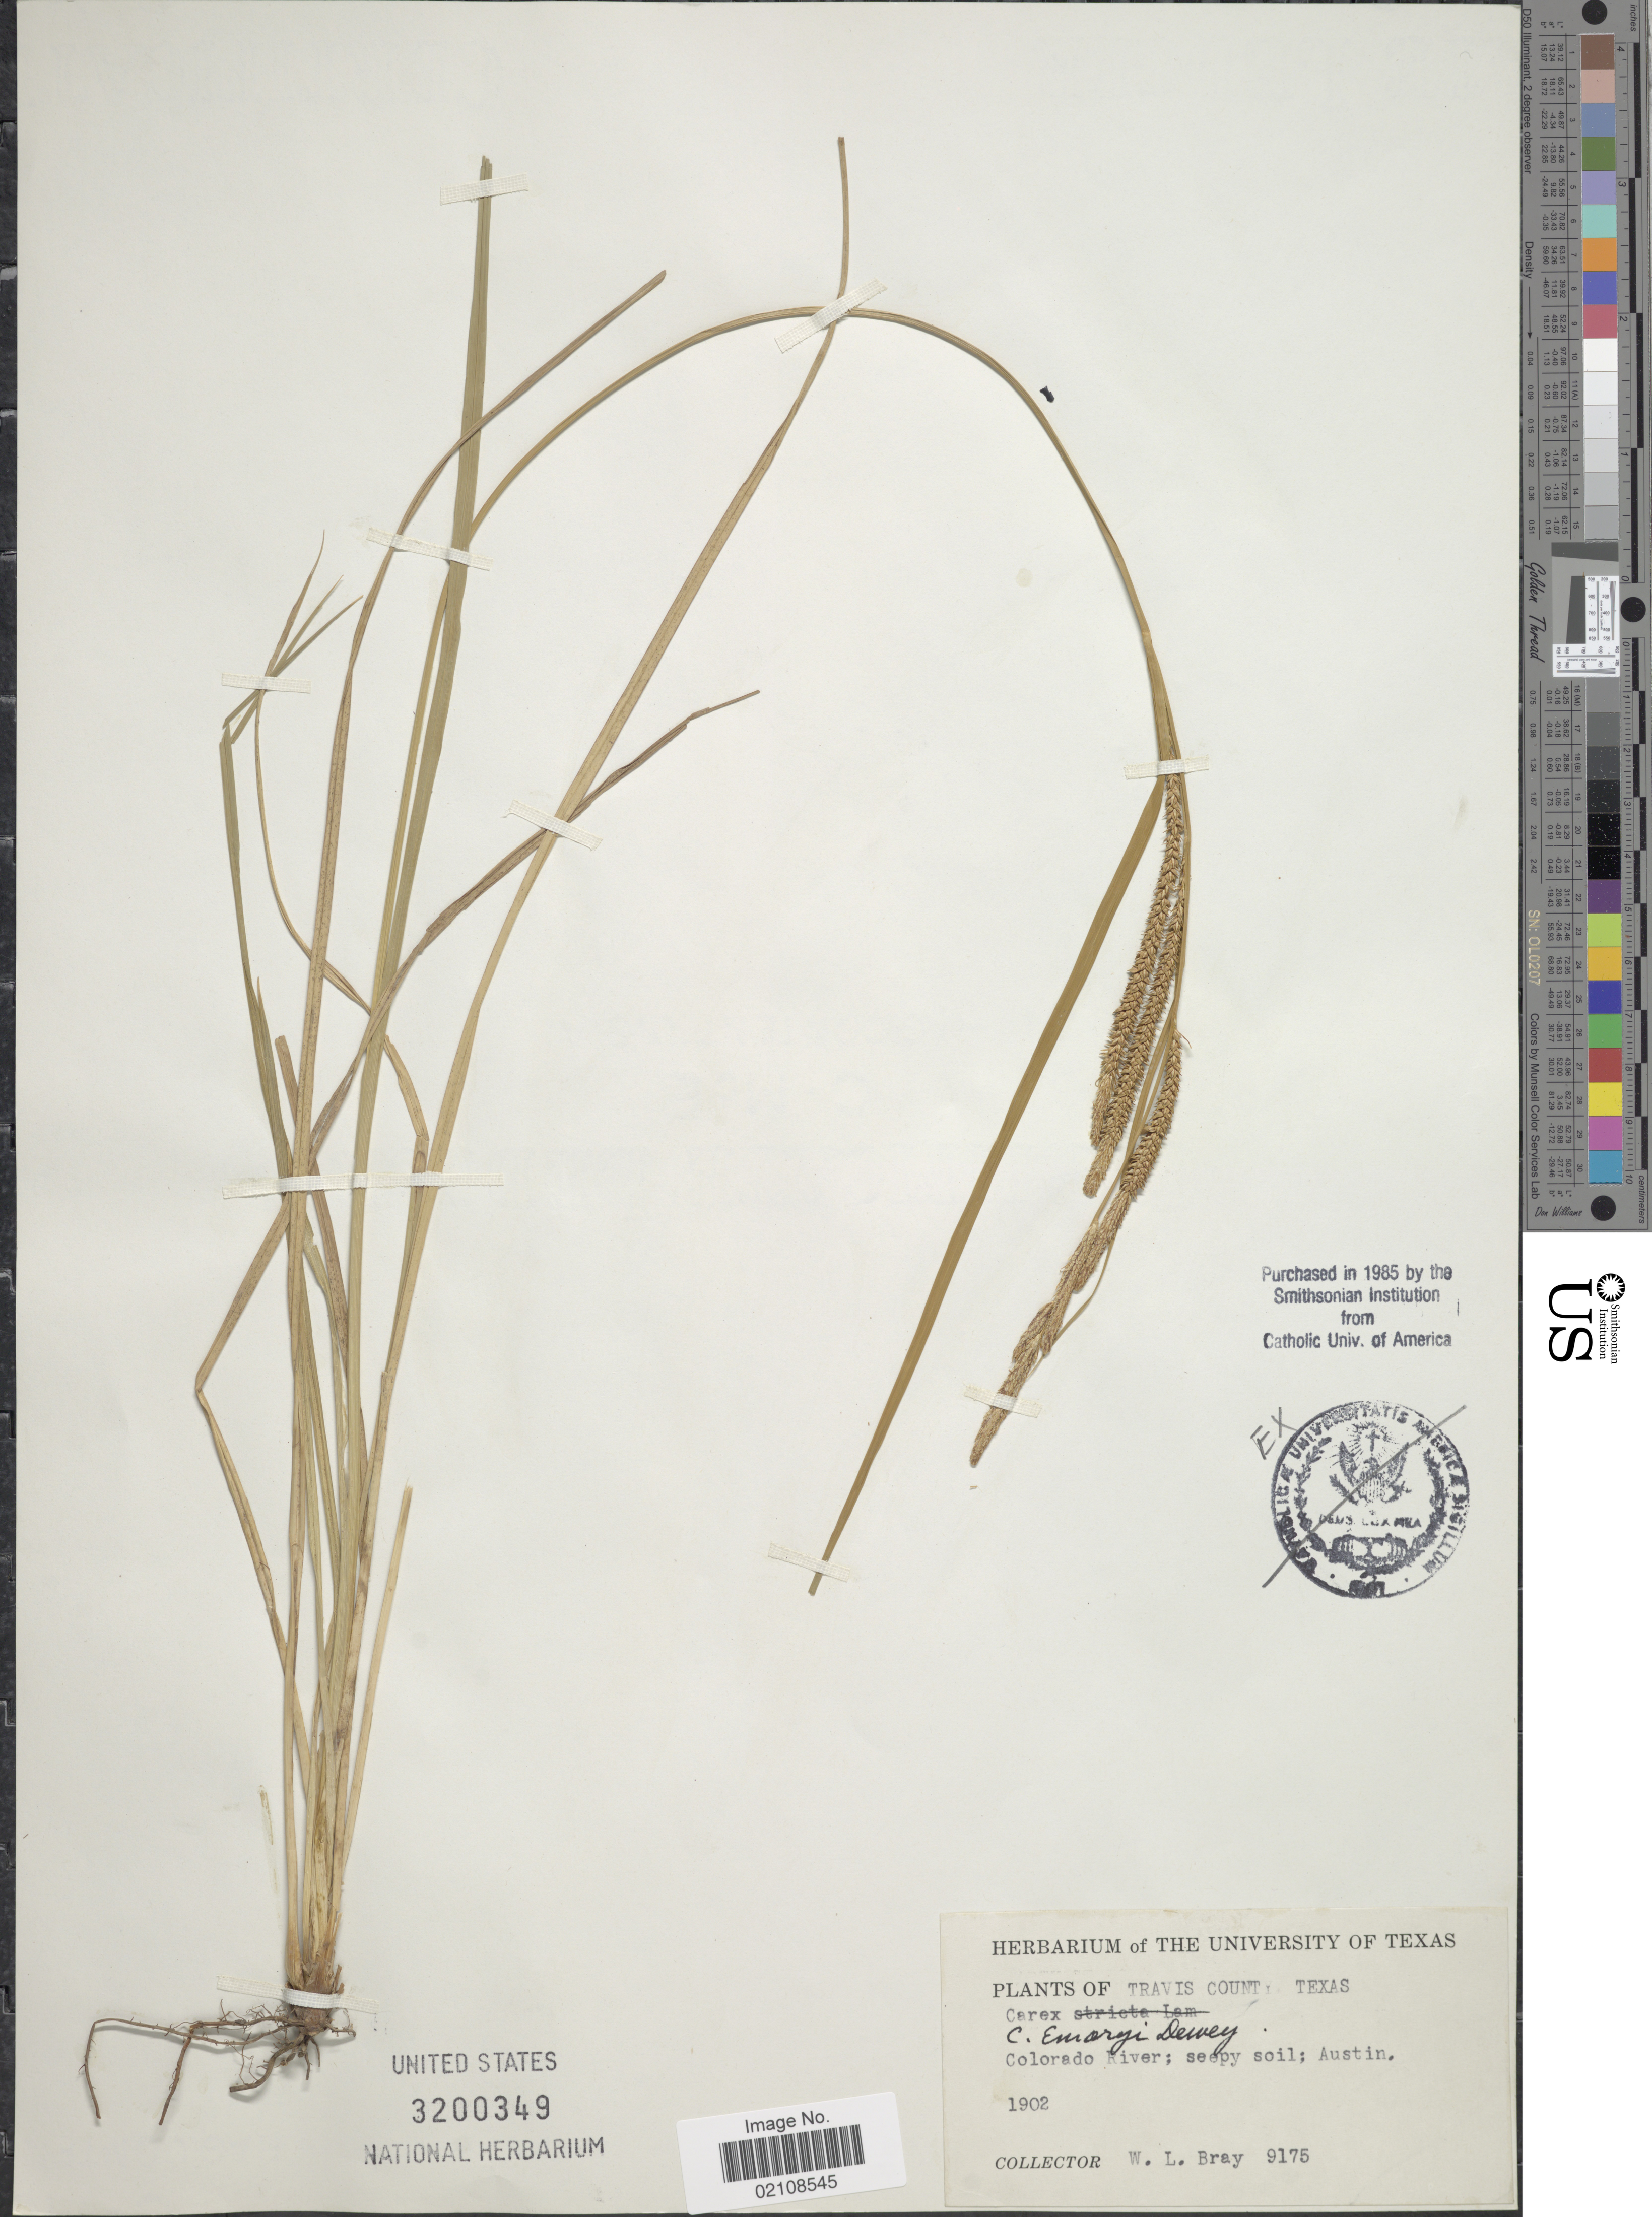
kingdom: Plantae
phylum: Tracheophyta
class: Liliopsida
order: Poales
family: Cyperaceae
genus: Carex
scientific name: Carex emoryi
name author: Dewey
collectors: W. L. Bray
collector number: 9175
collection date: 1902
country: United States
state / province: Texas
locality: Travis County, Colorado River; Austin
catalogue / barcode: US 3200349